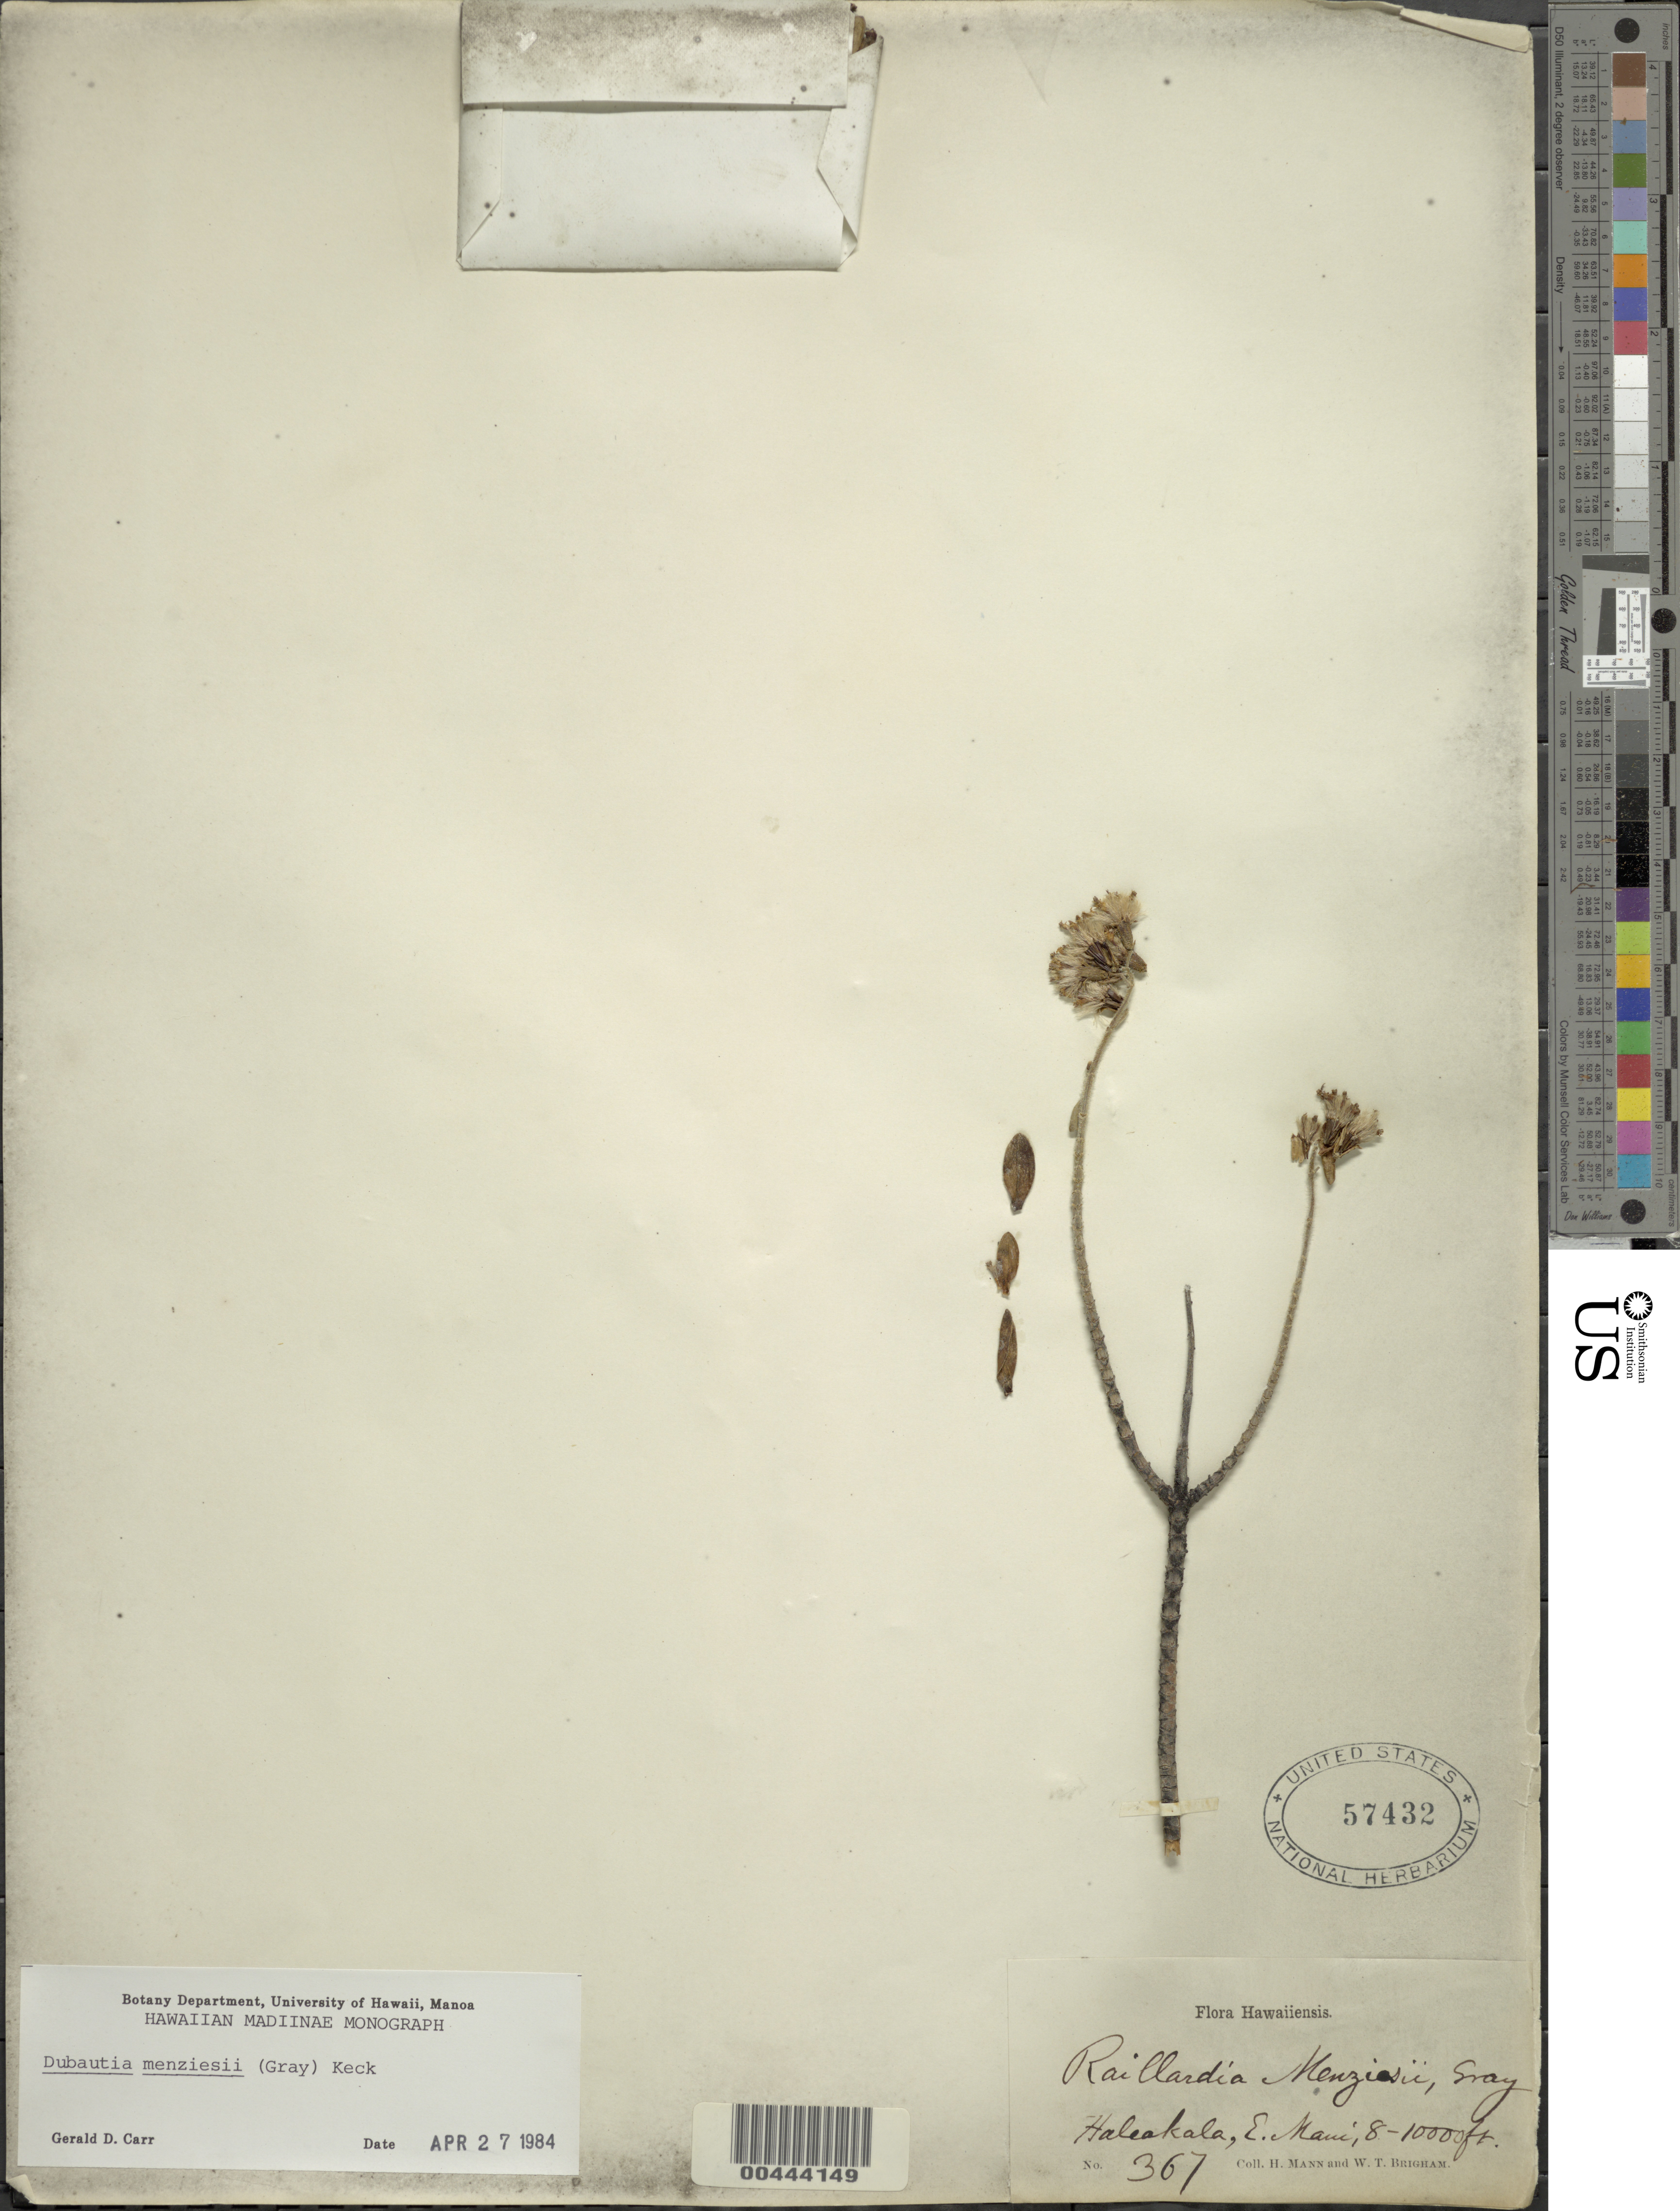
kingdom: Plantae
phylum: Tracheophyta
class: Magnoliopsida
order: Asterales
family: Asteraceae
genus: Dubautia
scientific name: Dubautia menziesii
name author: (A. Gray) D.D. Keck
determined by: Carr, G. D.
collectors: H. Mann & W. T. Brigham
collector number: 367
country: United States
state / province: Hawaii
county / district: Maui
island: Maui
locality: Haleakala, E Maui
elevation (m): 2438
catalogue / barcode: US 57432